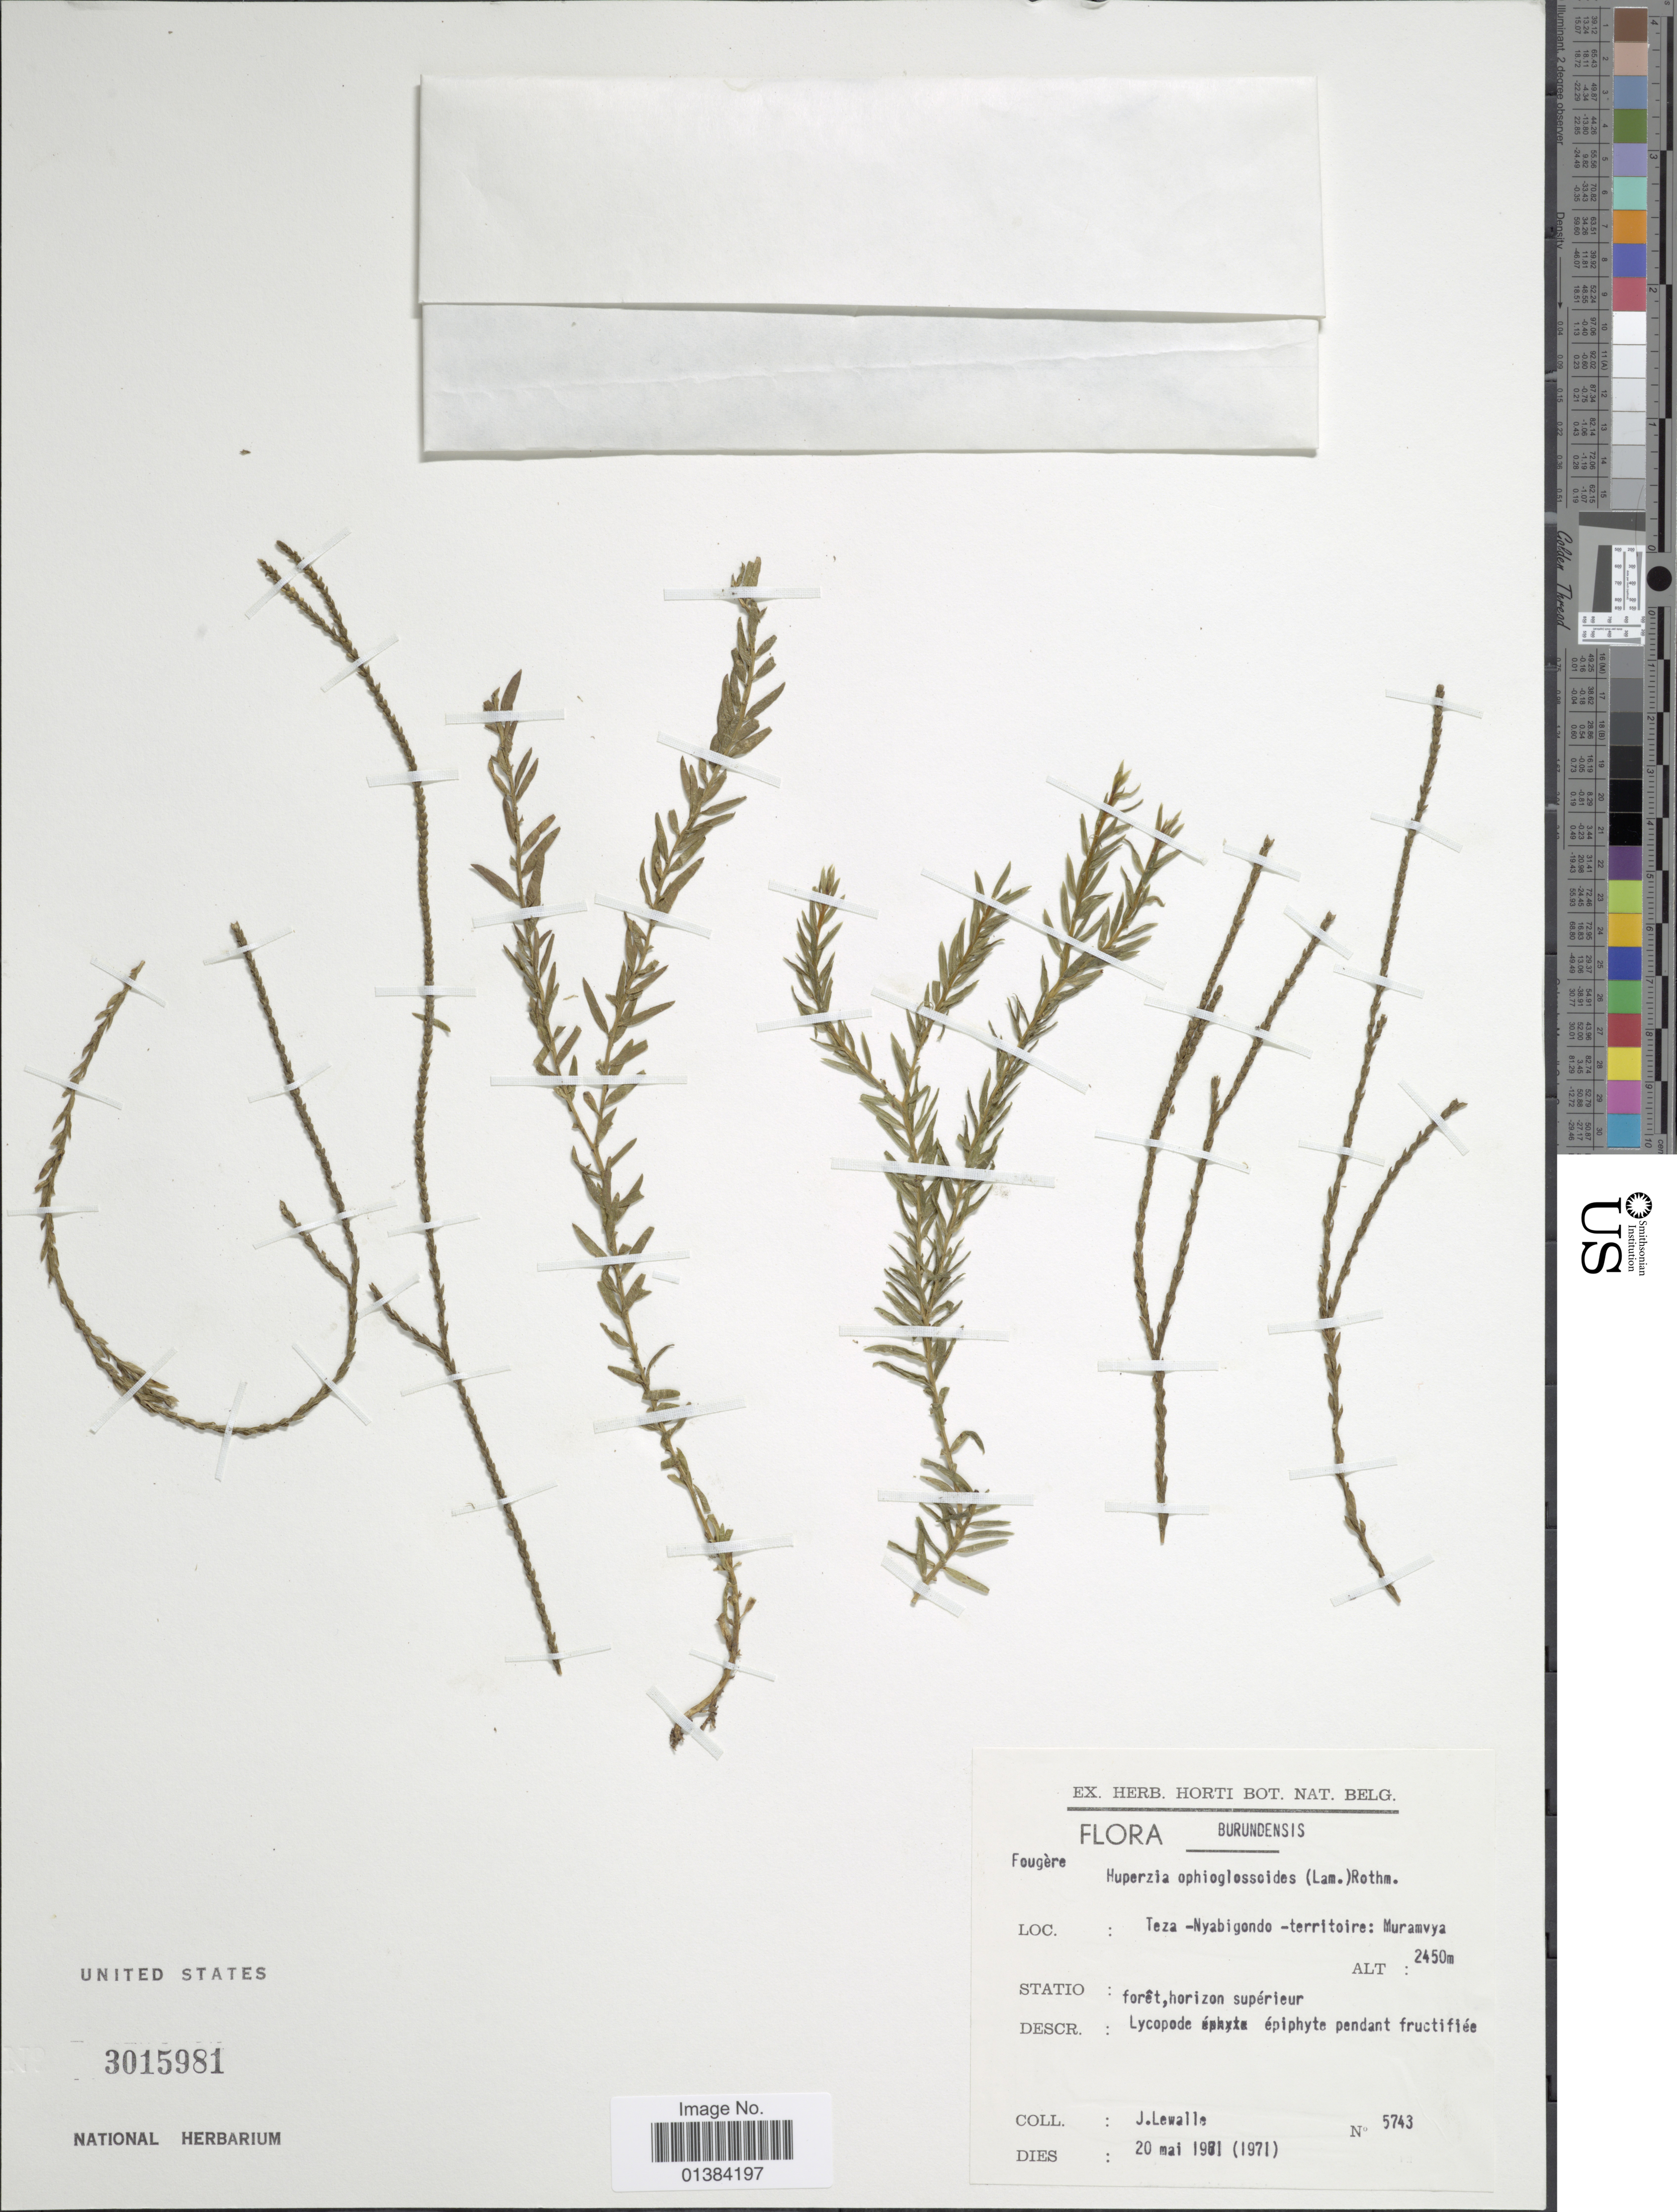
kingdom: Plantae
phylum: Tracheophyta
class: Lycopodiopsida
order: Lycopodiales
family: Lycopodiaceae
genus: Phlegmariurus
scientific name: Phlegmariurus ophioglossoides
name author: (Lam.) A. R. Field & Bostock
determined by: Field, A. R.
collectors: J. Lewalle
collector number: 5743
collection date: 1981-05-20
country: Burundi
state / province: Muramvya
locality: Teza-Nyabigondo- territoire.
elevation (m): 2450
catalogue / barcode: US 3015981